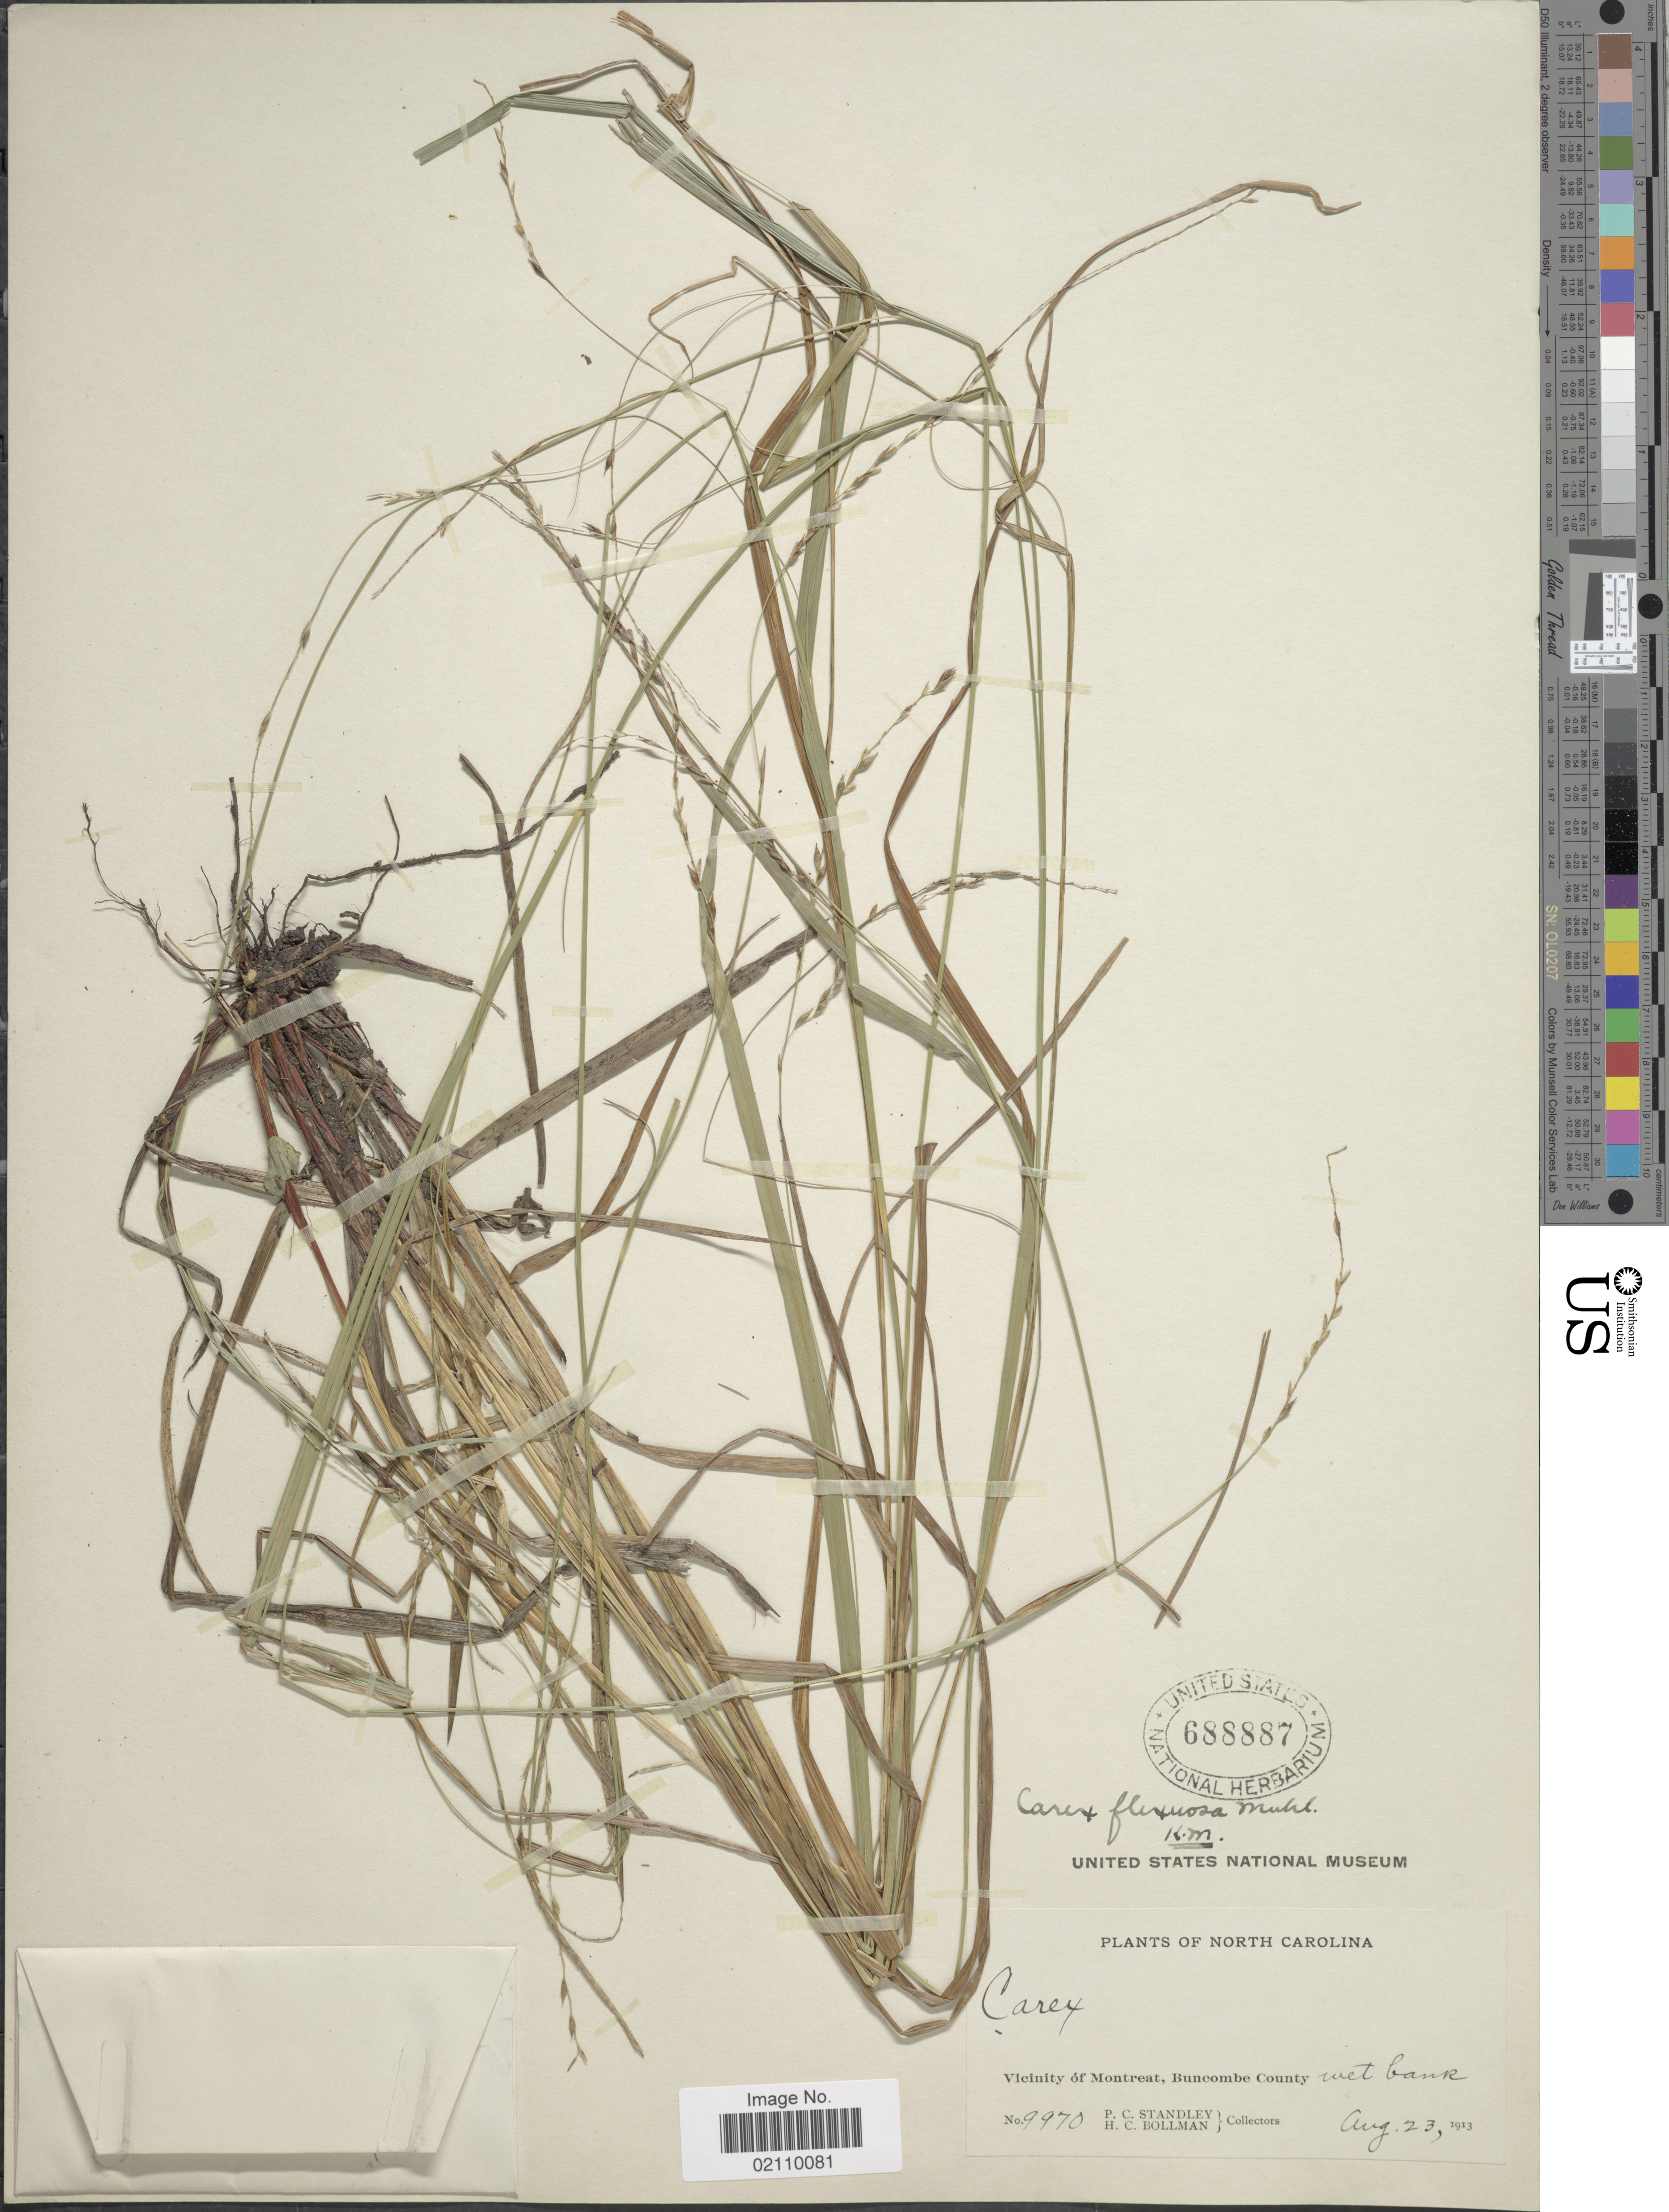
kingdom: Plantae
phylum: Tracheophyta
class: Liliopsida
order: Poales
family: Cyperaceae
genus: Carex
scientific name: Carex flexuosa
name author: Muhl. ex Willd.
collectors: P. C. Standley & H. C. Bollman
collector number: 9970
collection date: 1913-08-23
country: United States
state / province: North Carolina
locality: Vicinity of Montreat, Buncombe County, wet bank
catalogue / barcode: US 68887